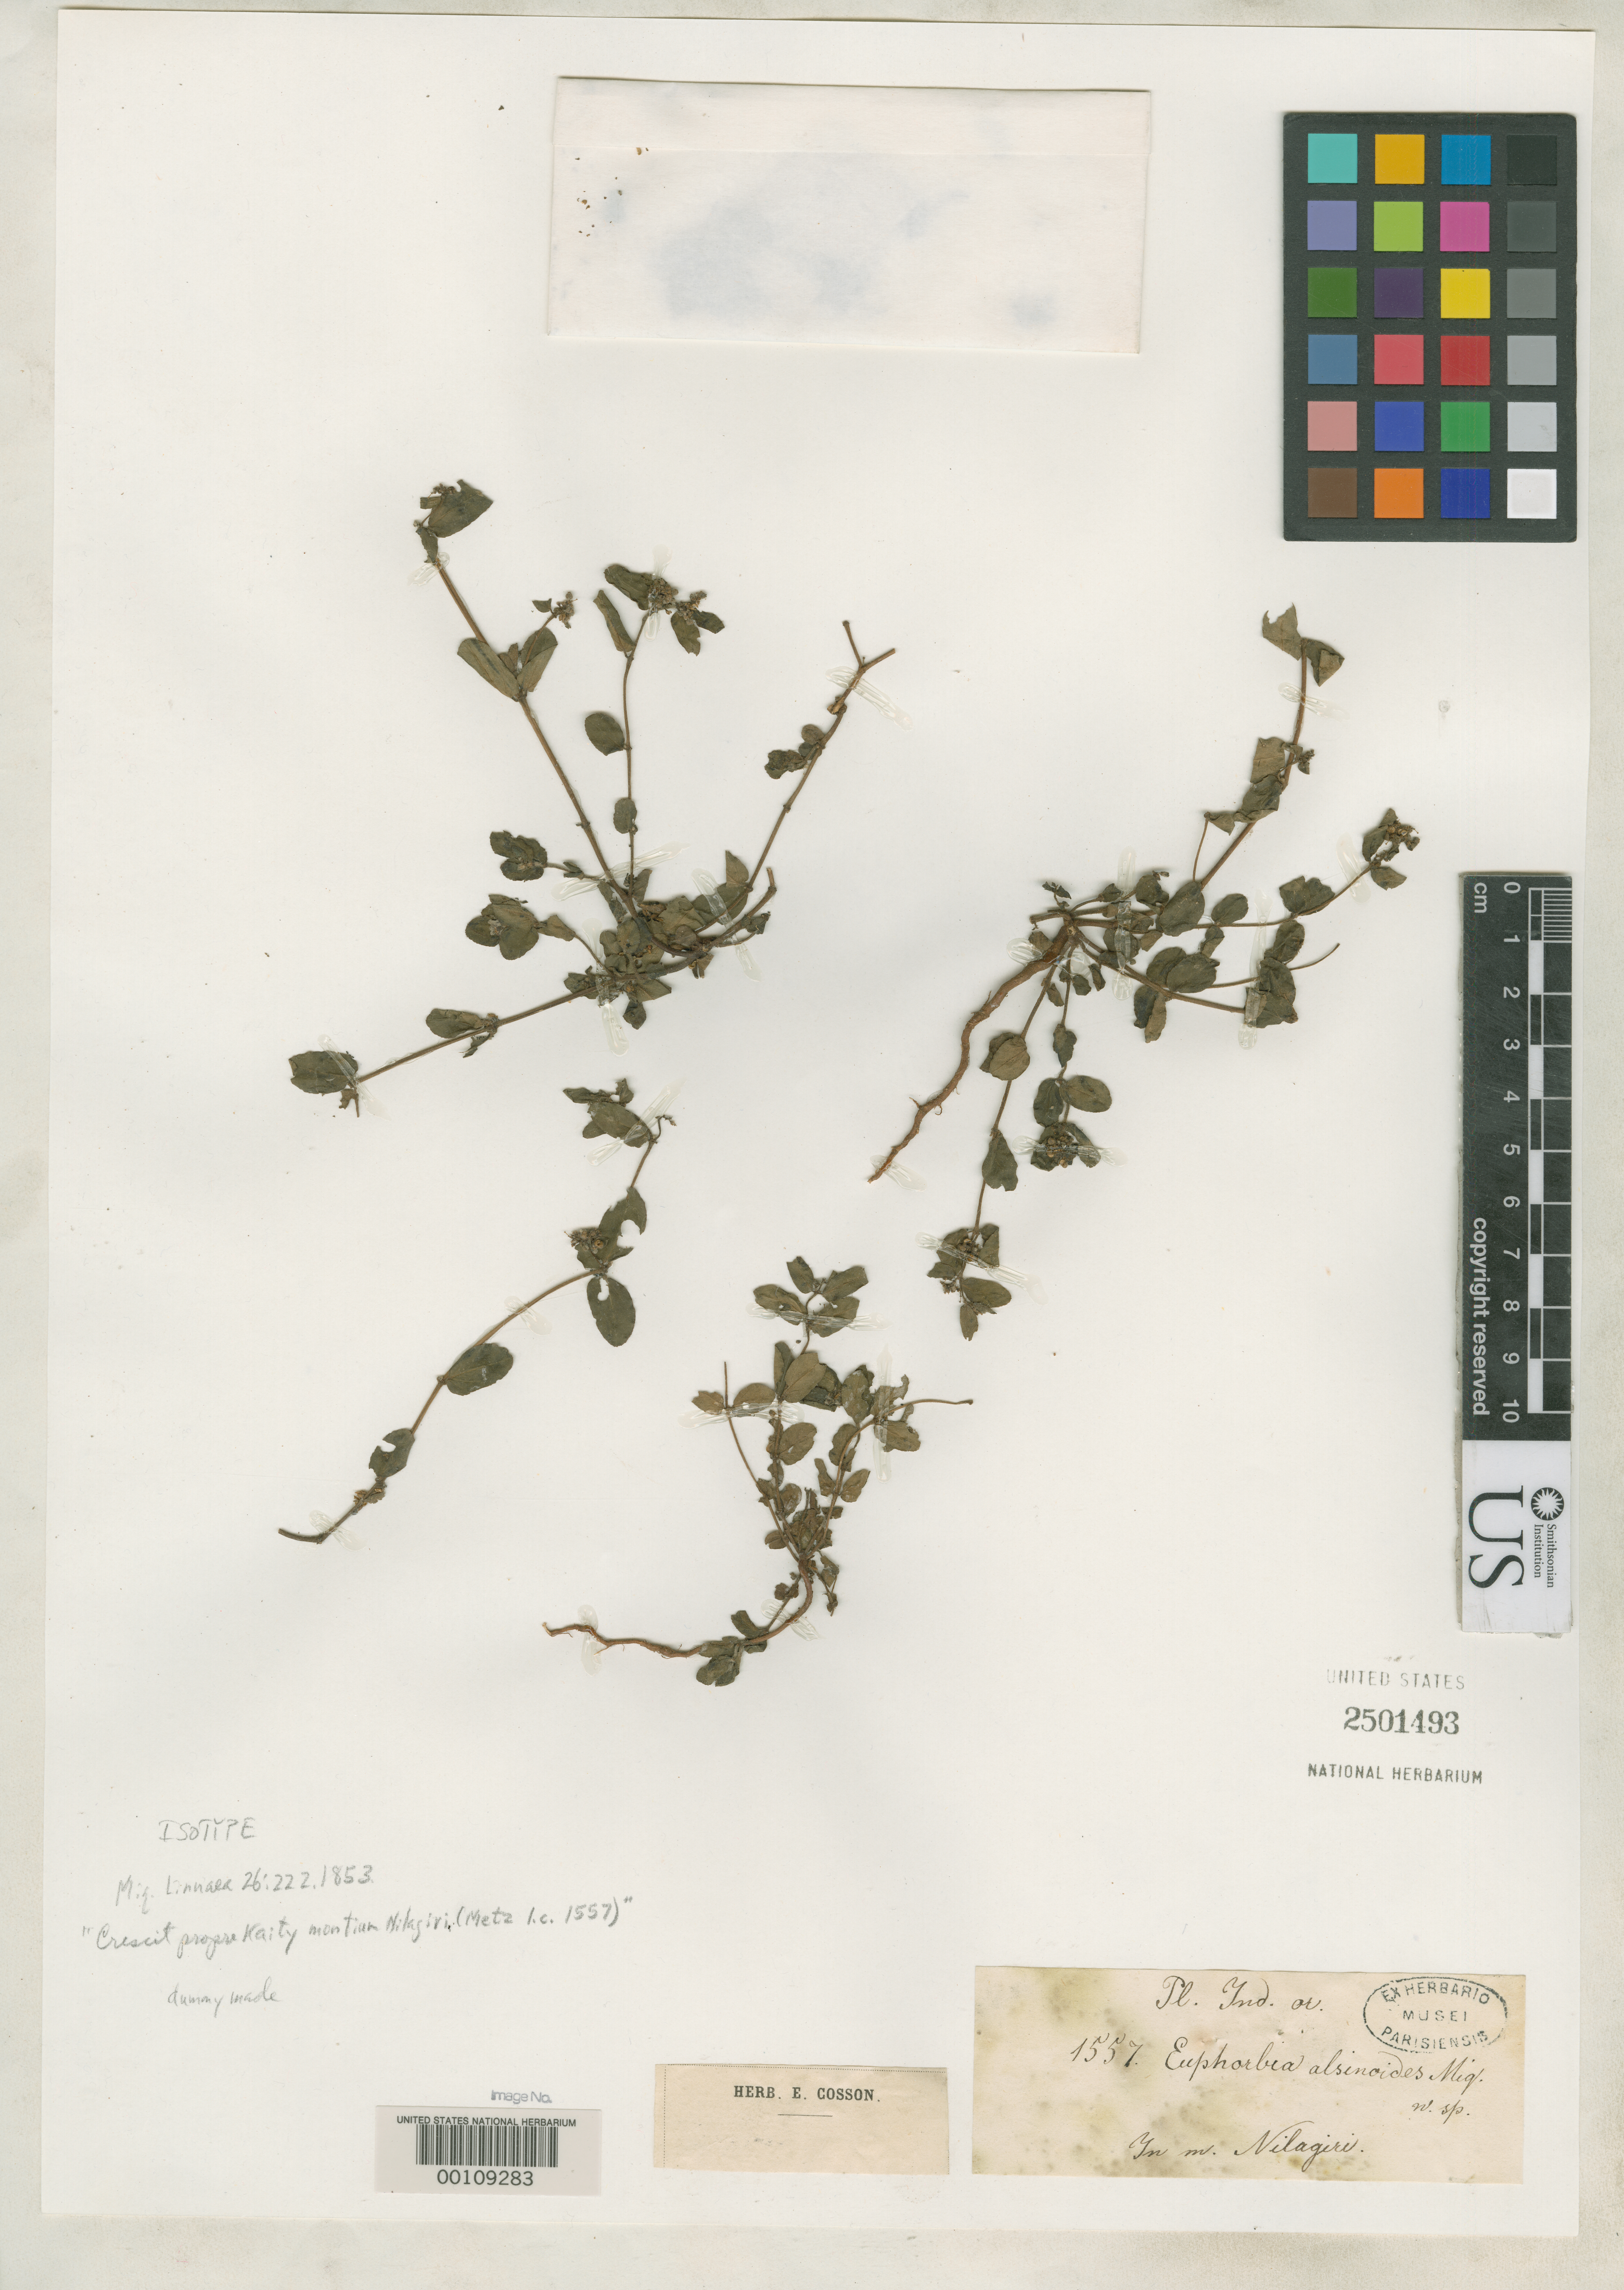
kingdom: Plantae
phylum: Tracheophyta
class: Magnoliopsida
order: Malpighiales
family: Euphorbiaceae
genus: Euphorbia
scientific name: Euphorbia alsinioides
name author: Miq.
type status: Isotype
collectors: R. F. Hohenacker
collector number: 1557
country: India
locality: Near Kaity, Mt. Nilagiri.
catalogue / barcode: US 2501493